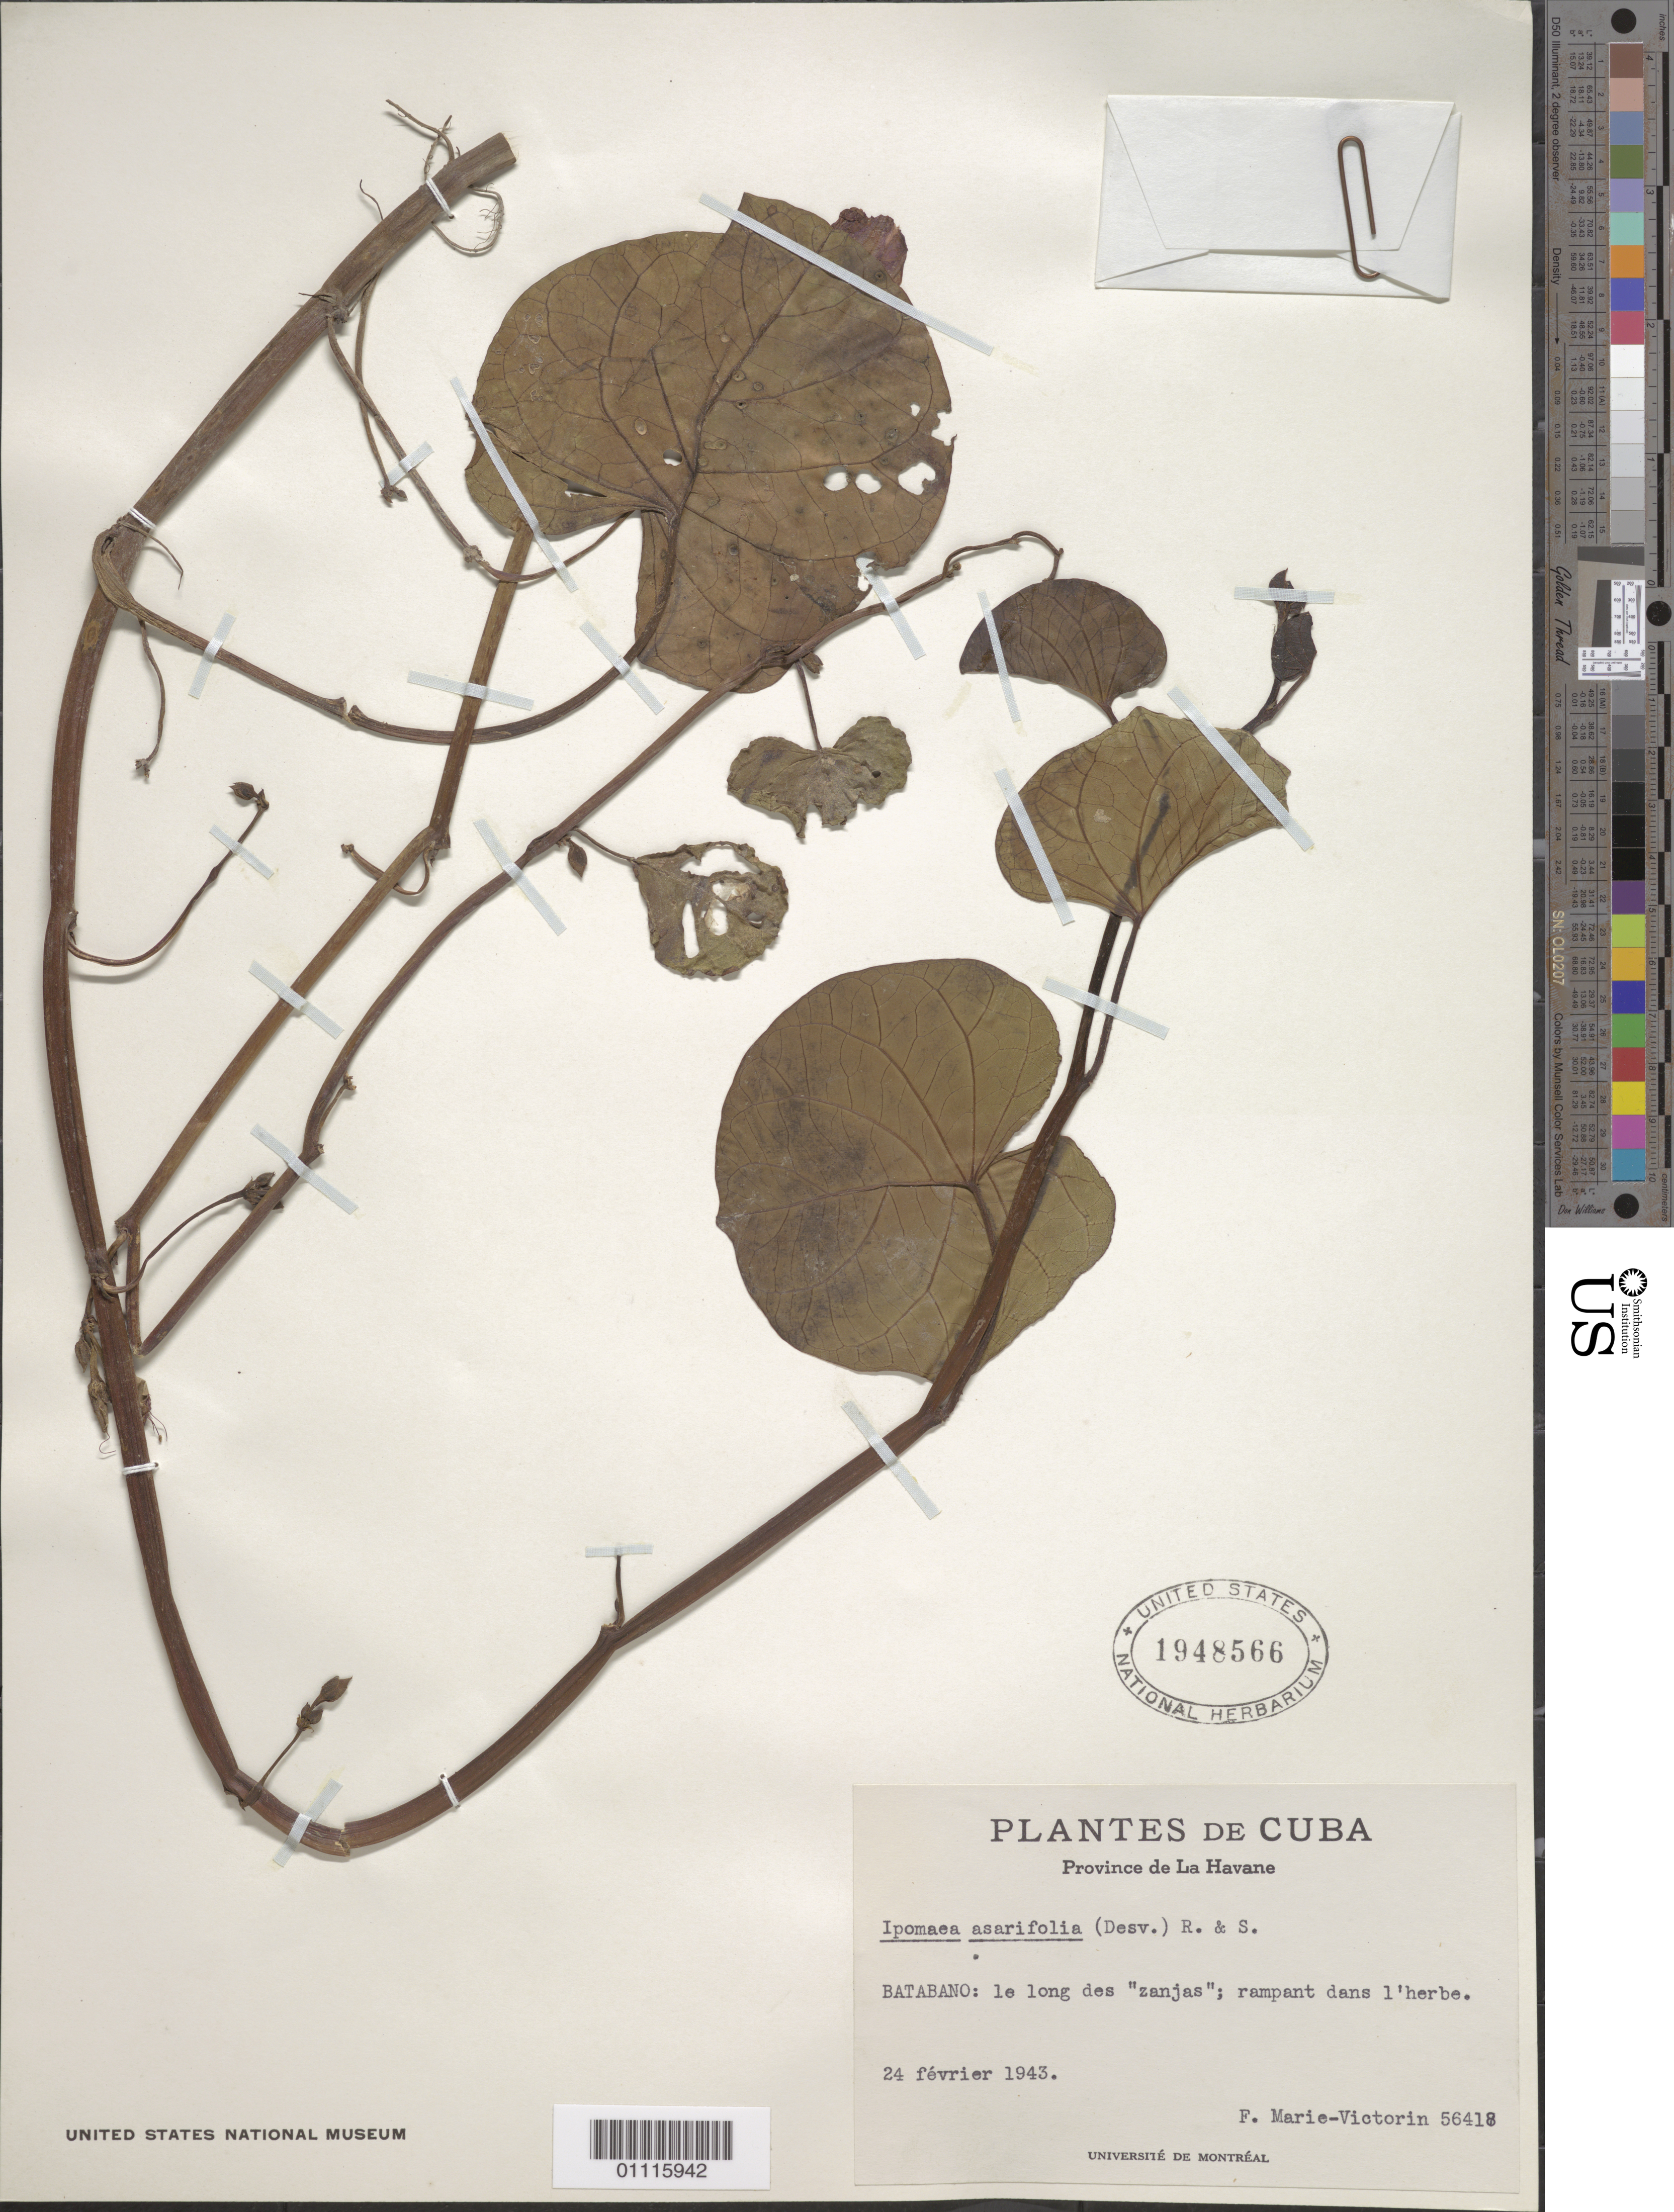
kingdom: Plantae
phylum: Tracheophyta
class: Magnoliopsida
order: Solanales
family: Convolvulaceae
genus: Ipomoea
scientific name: Ipomoea asarifolia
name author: (Desr.) Roem. & Schult.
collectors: Fr. Marie-Victorin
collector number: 56418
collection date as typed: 24 Feb 1943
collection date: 1943-02-24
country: Cuba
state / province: La Habana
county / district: Batabanó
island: Cuba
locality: Le long des "zanjas"; rampant dans l'herbe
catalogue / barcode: US 1948566